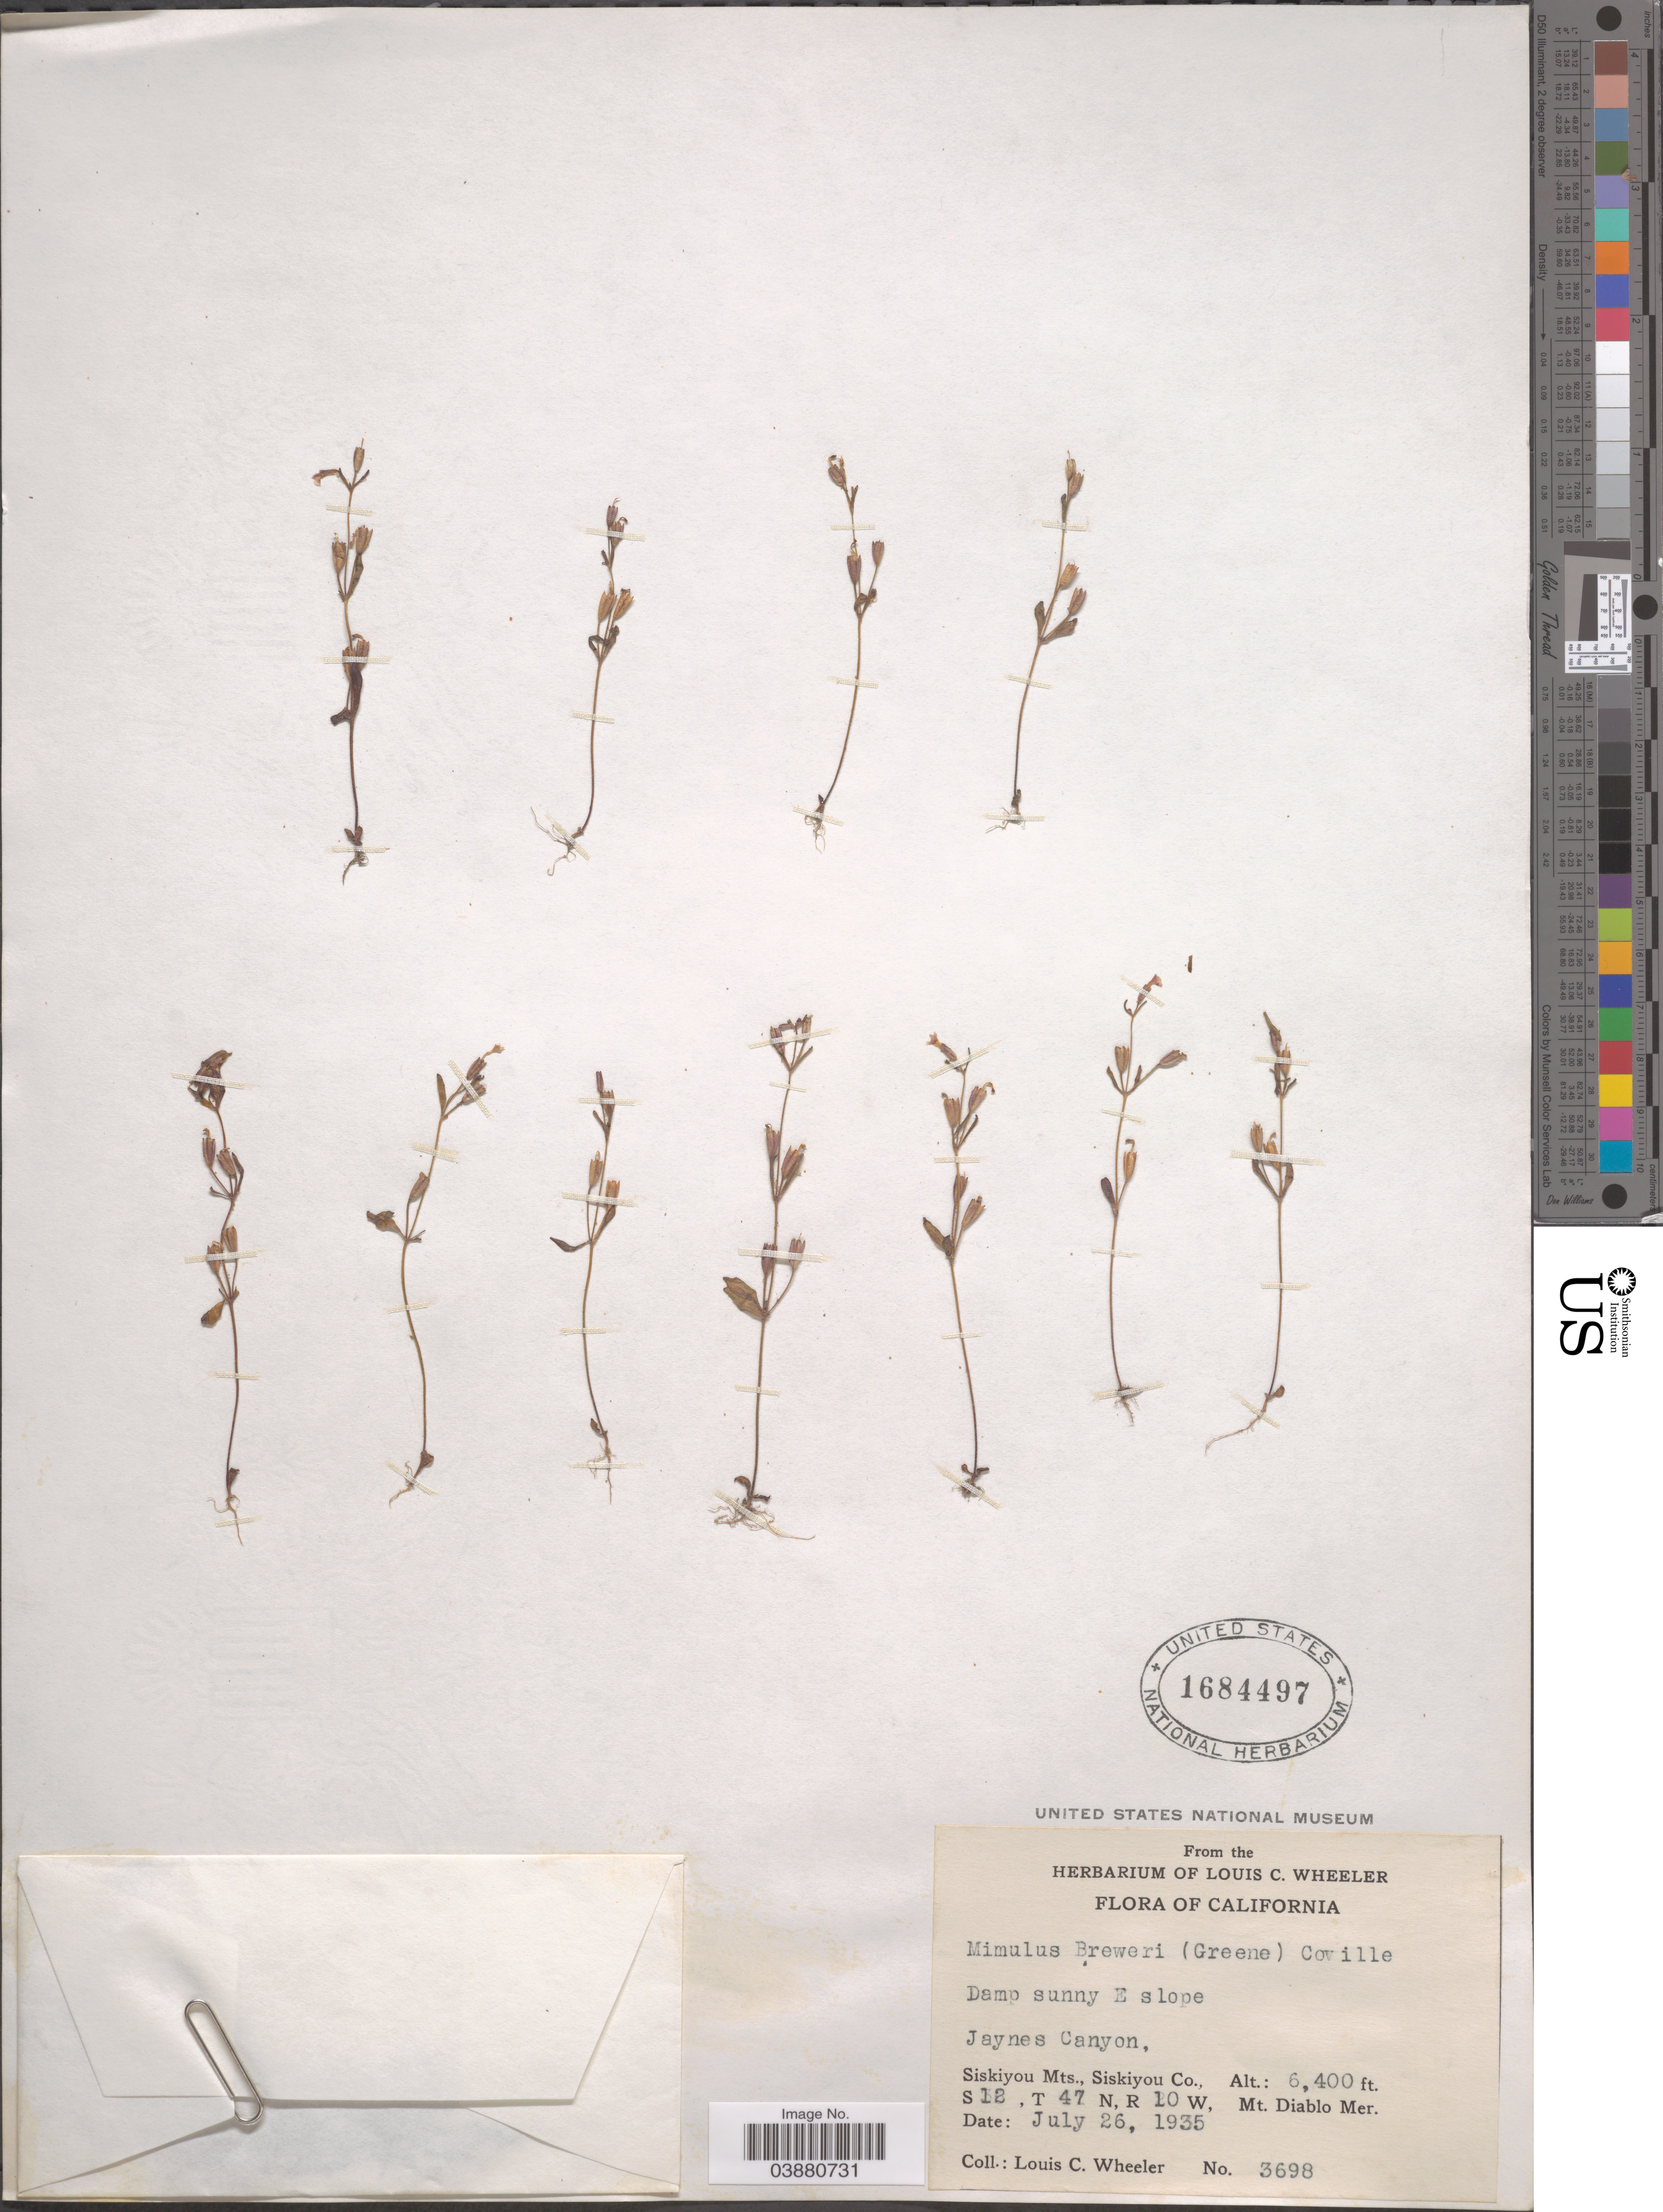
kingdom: Plantae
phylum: Tracheophyta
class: Magnoliopsida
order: Lamiales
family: Phrymaceae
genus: Mimulus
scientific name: Mimulus breweri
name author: (Greene) Coville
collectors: L. C. Wheeler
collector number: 3698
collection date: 1935-09-26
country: United States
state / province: California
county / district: Siskiyou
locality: Damp sunny E slope. Jaynes Canyon. Siskiyou Mts., Siskiyou Co. S12, T47N, R 10 W, Mt. Diablo Mer.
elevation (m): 1951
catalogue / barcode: US 1684497